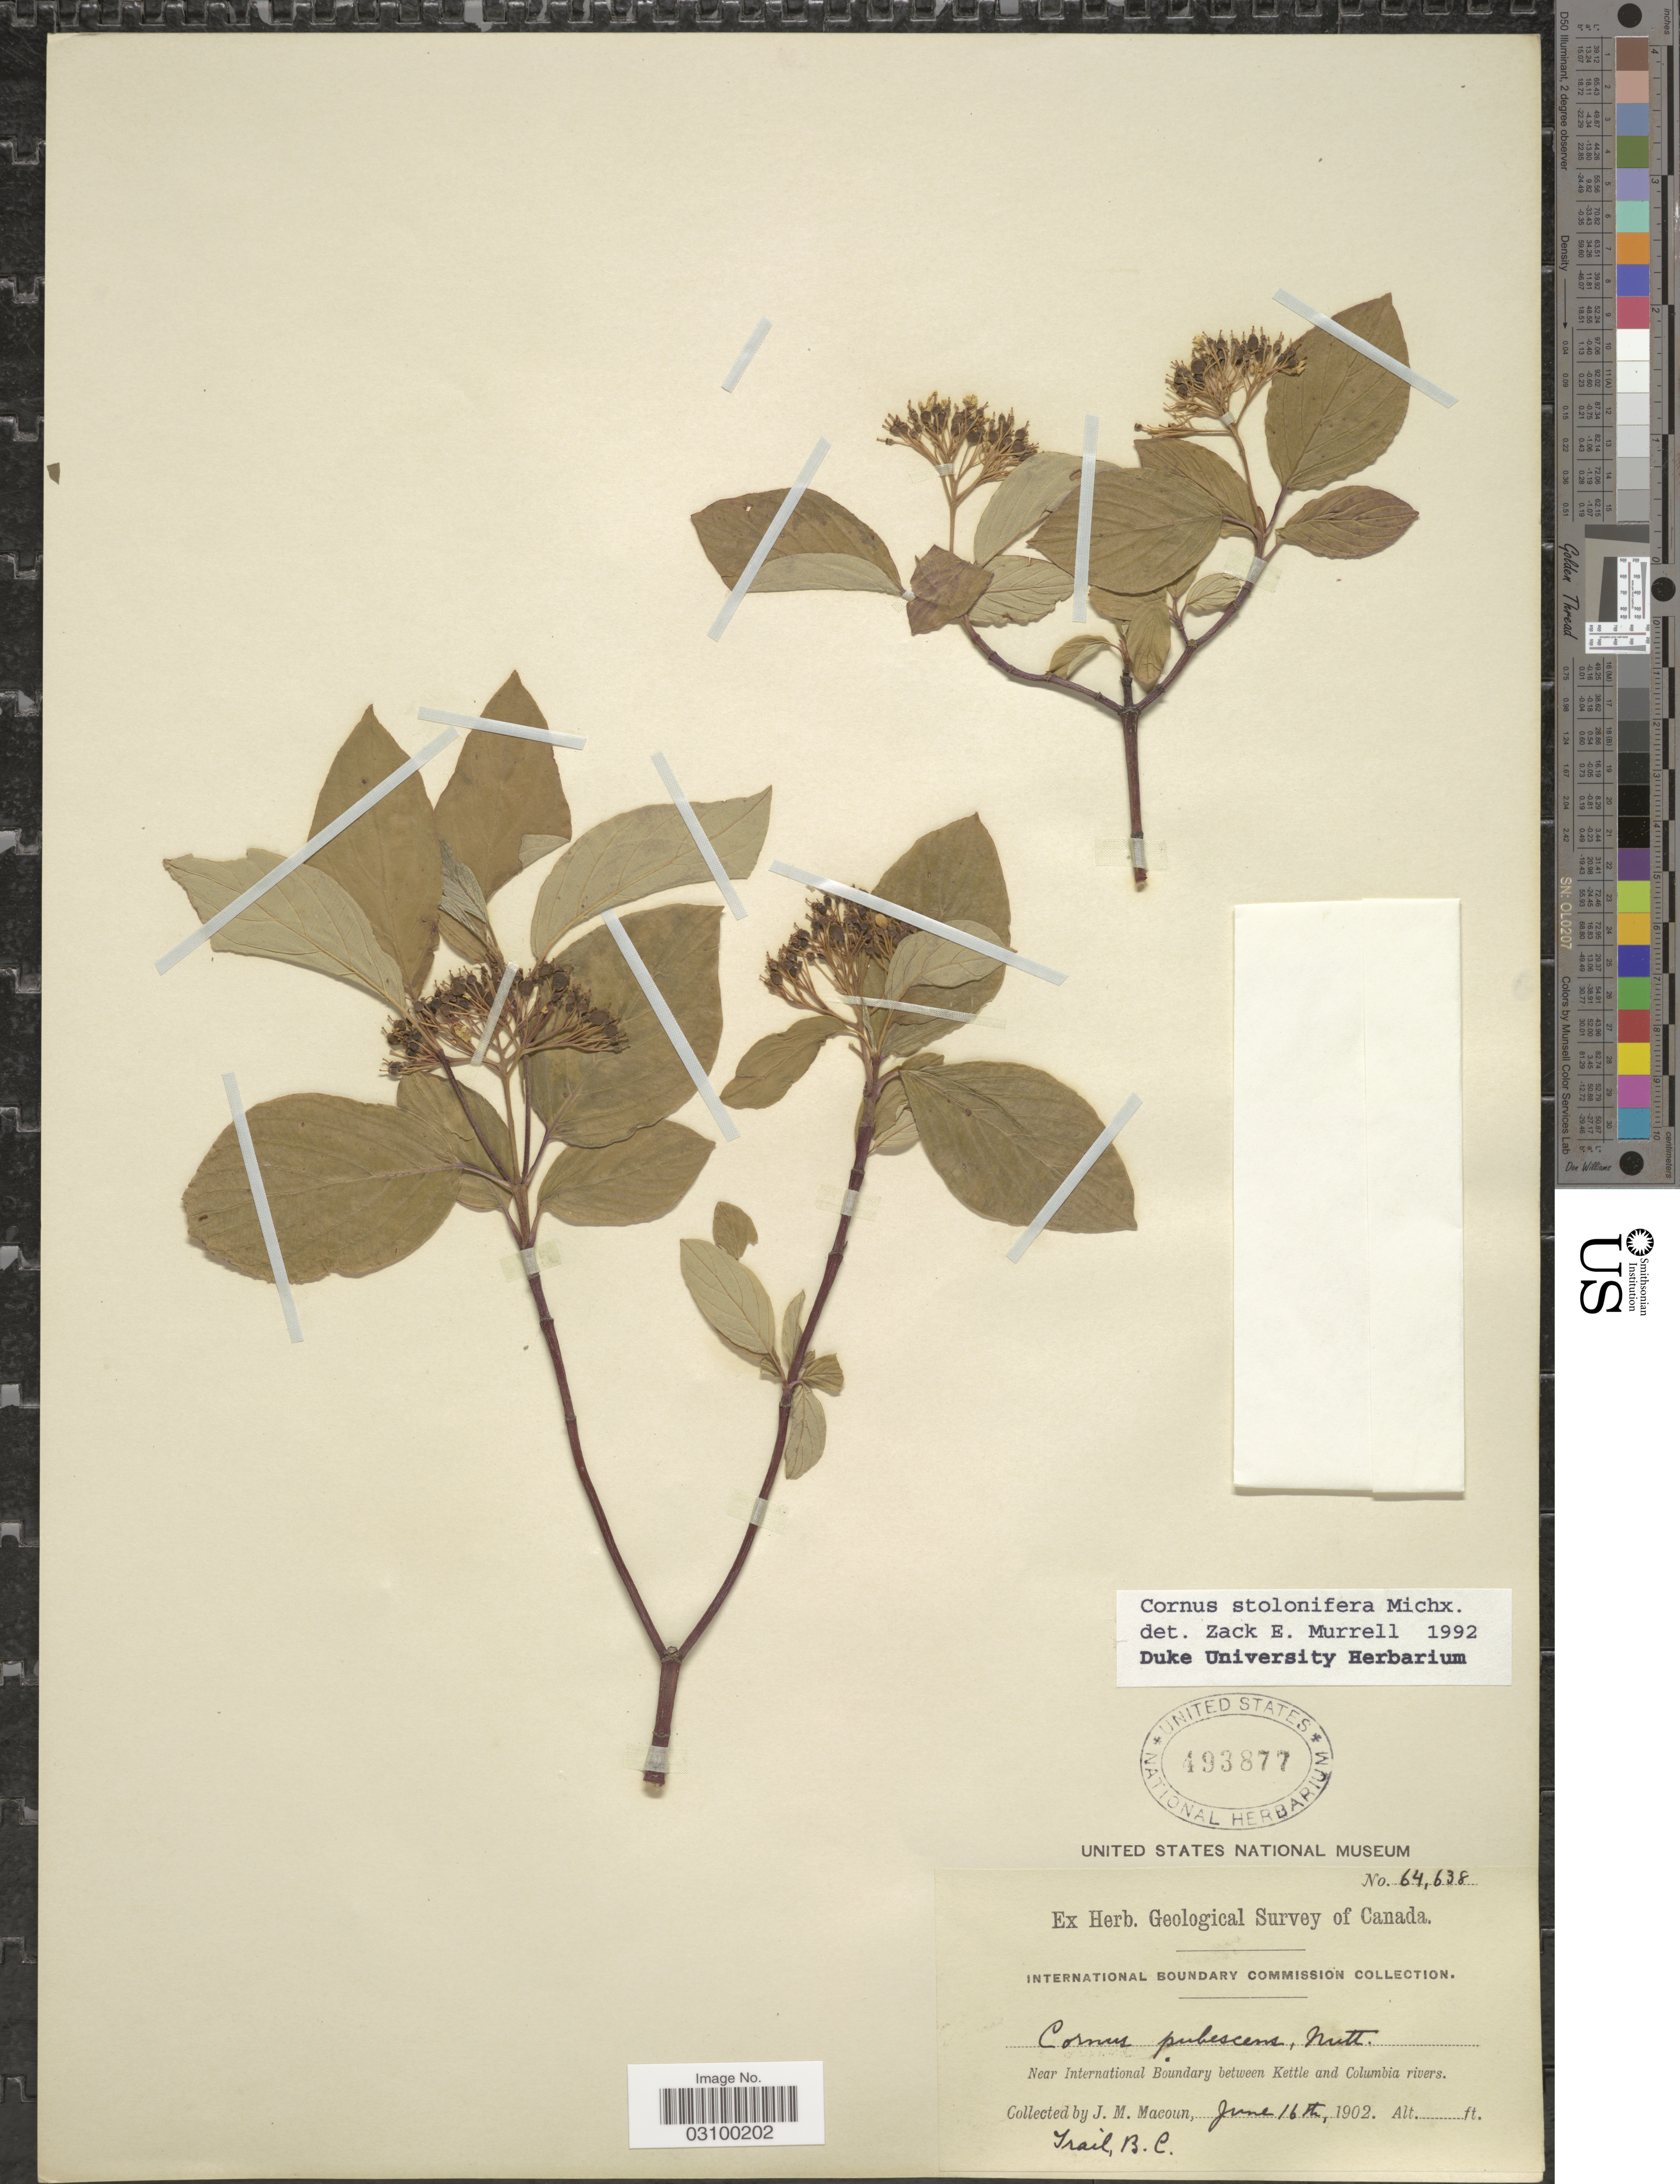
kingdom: Plantae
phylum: Tracheophyta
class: Magnoliopsida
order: Cornales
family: Cornaceae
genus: Cornus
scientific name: Cornus sericea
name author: L.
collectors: J. M. Macoun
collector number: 64638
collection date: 1902-06-16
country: Canada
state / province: British Columbia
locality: Near International Boundary between Kettle and Columbia rivers. Trail, B. C.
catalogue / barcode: US 493877